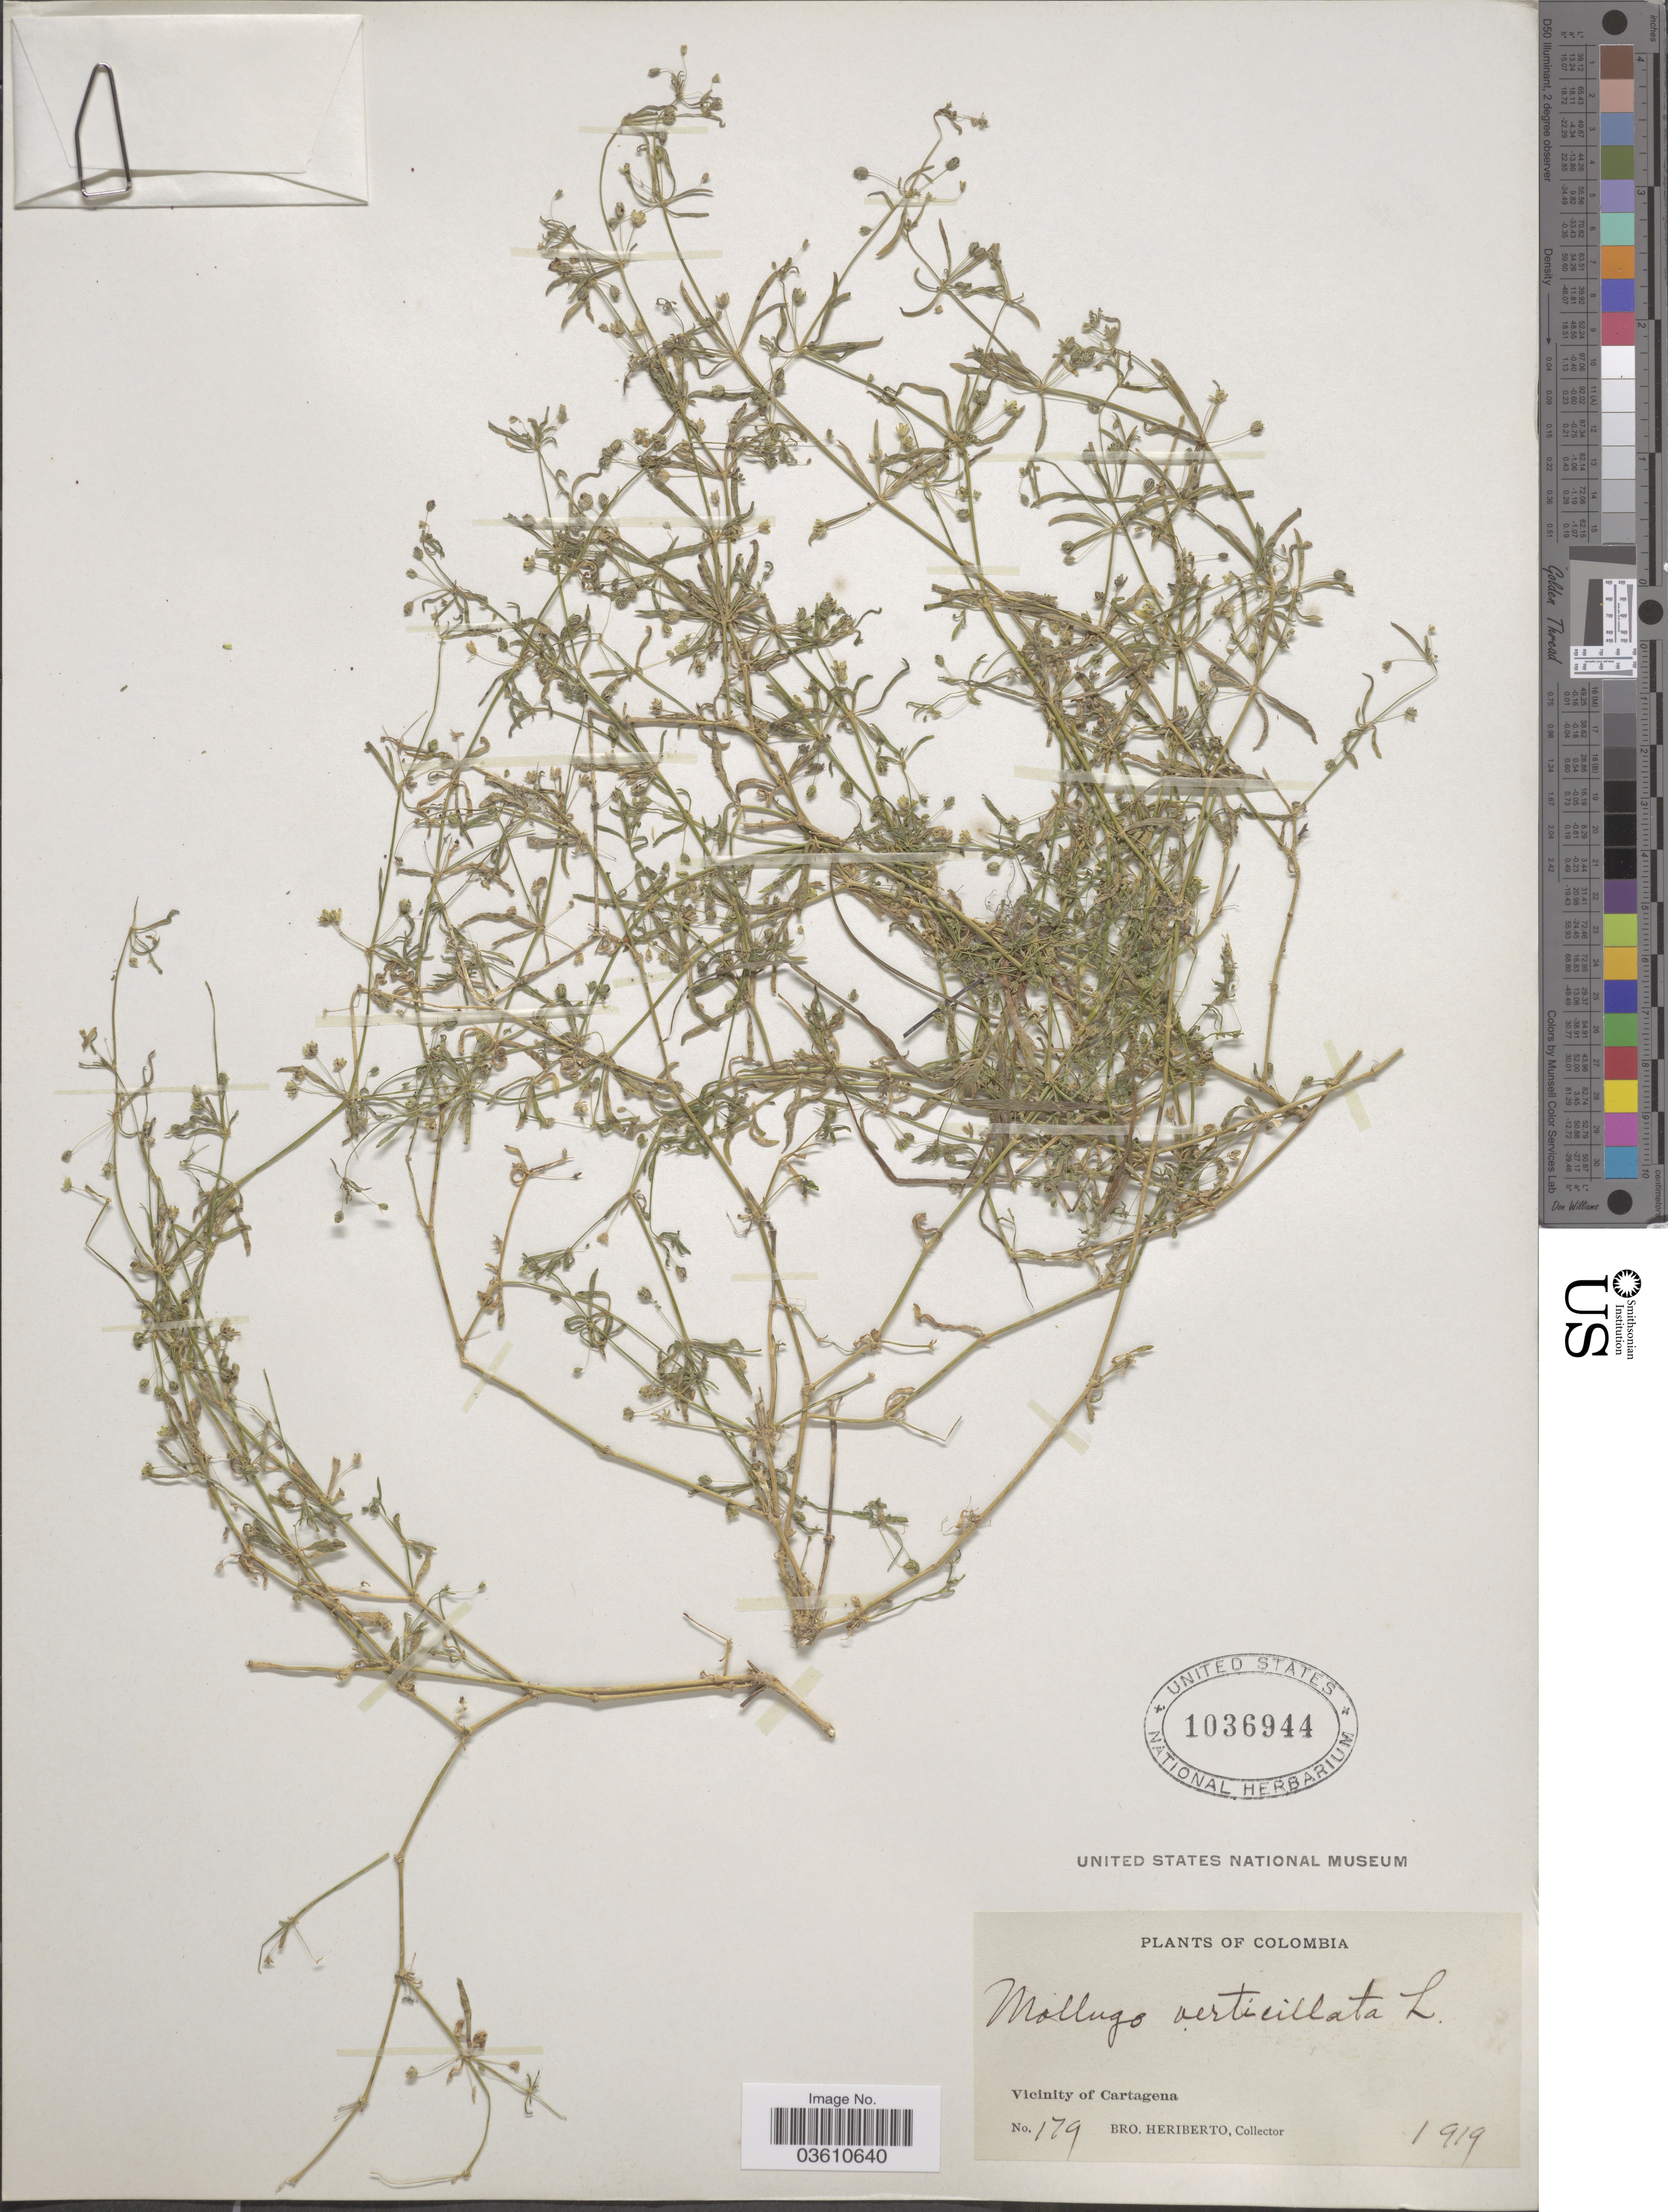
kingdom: Plantae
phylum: Tracheophyta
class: Magnoliopsida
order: Caryophyllales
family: Molluginaceae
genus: Mollugo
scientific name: Mollugo verticillata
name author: L.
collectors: B. Heriberto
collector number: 179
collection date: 1919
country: Colombia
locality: Vicinity of Cartagena.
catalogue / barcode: US 1036944